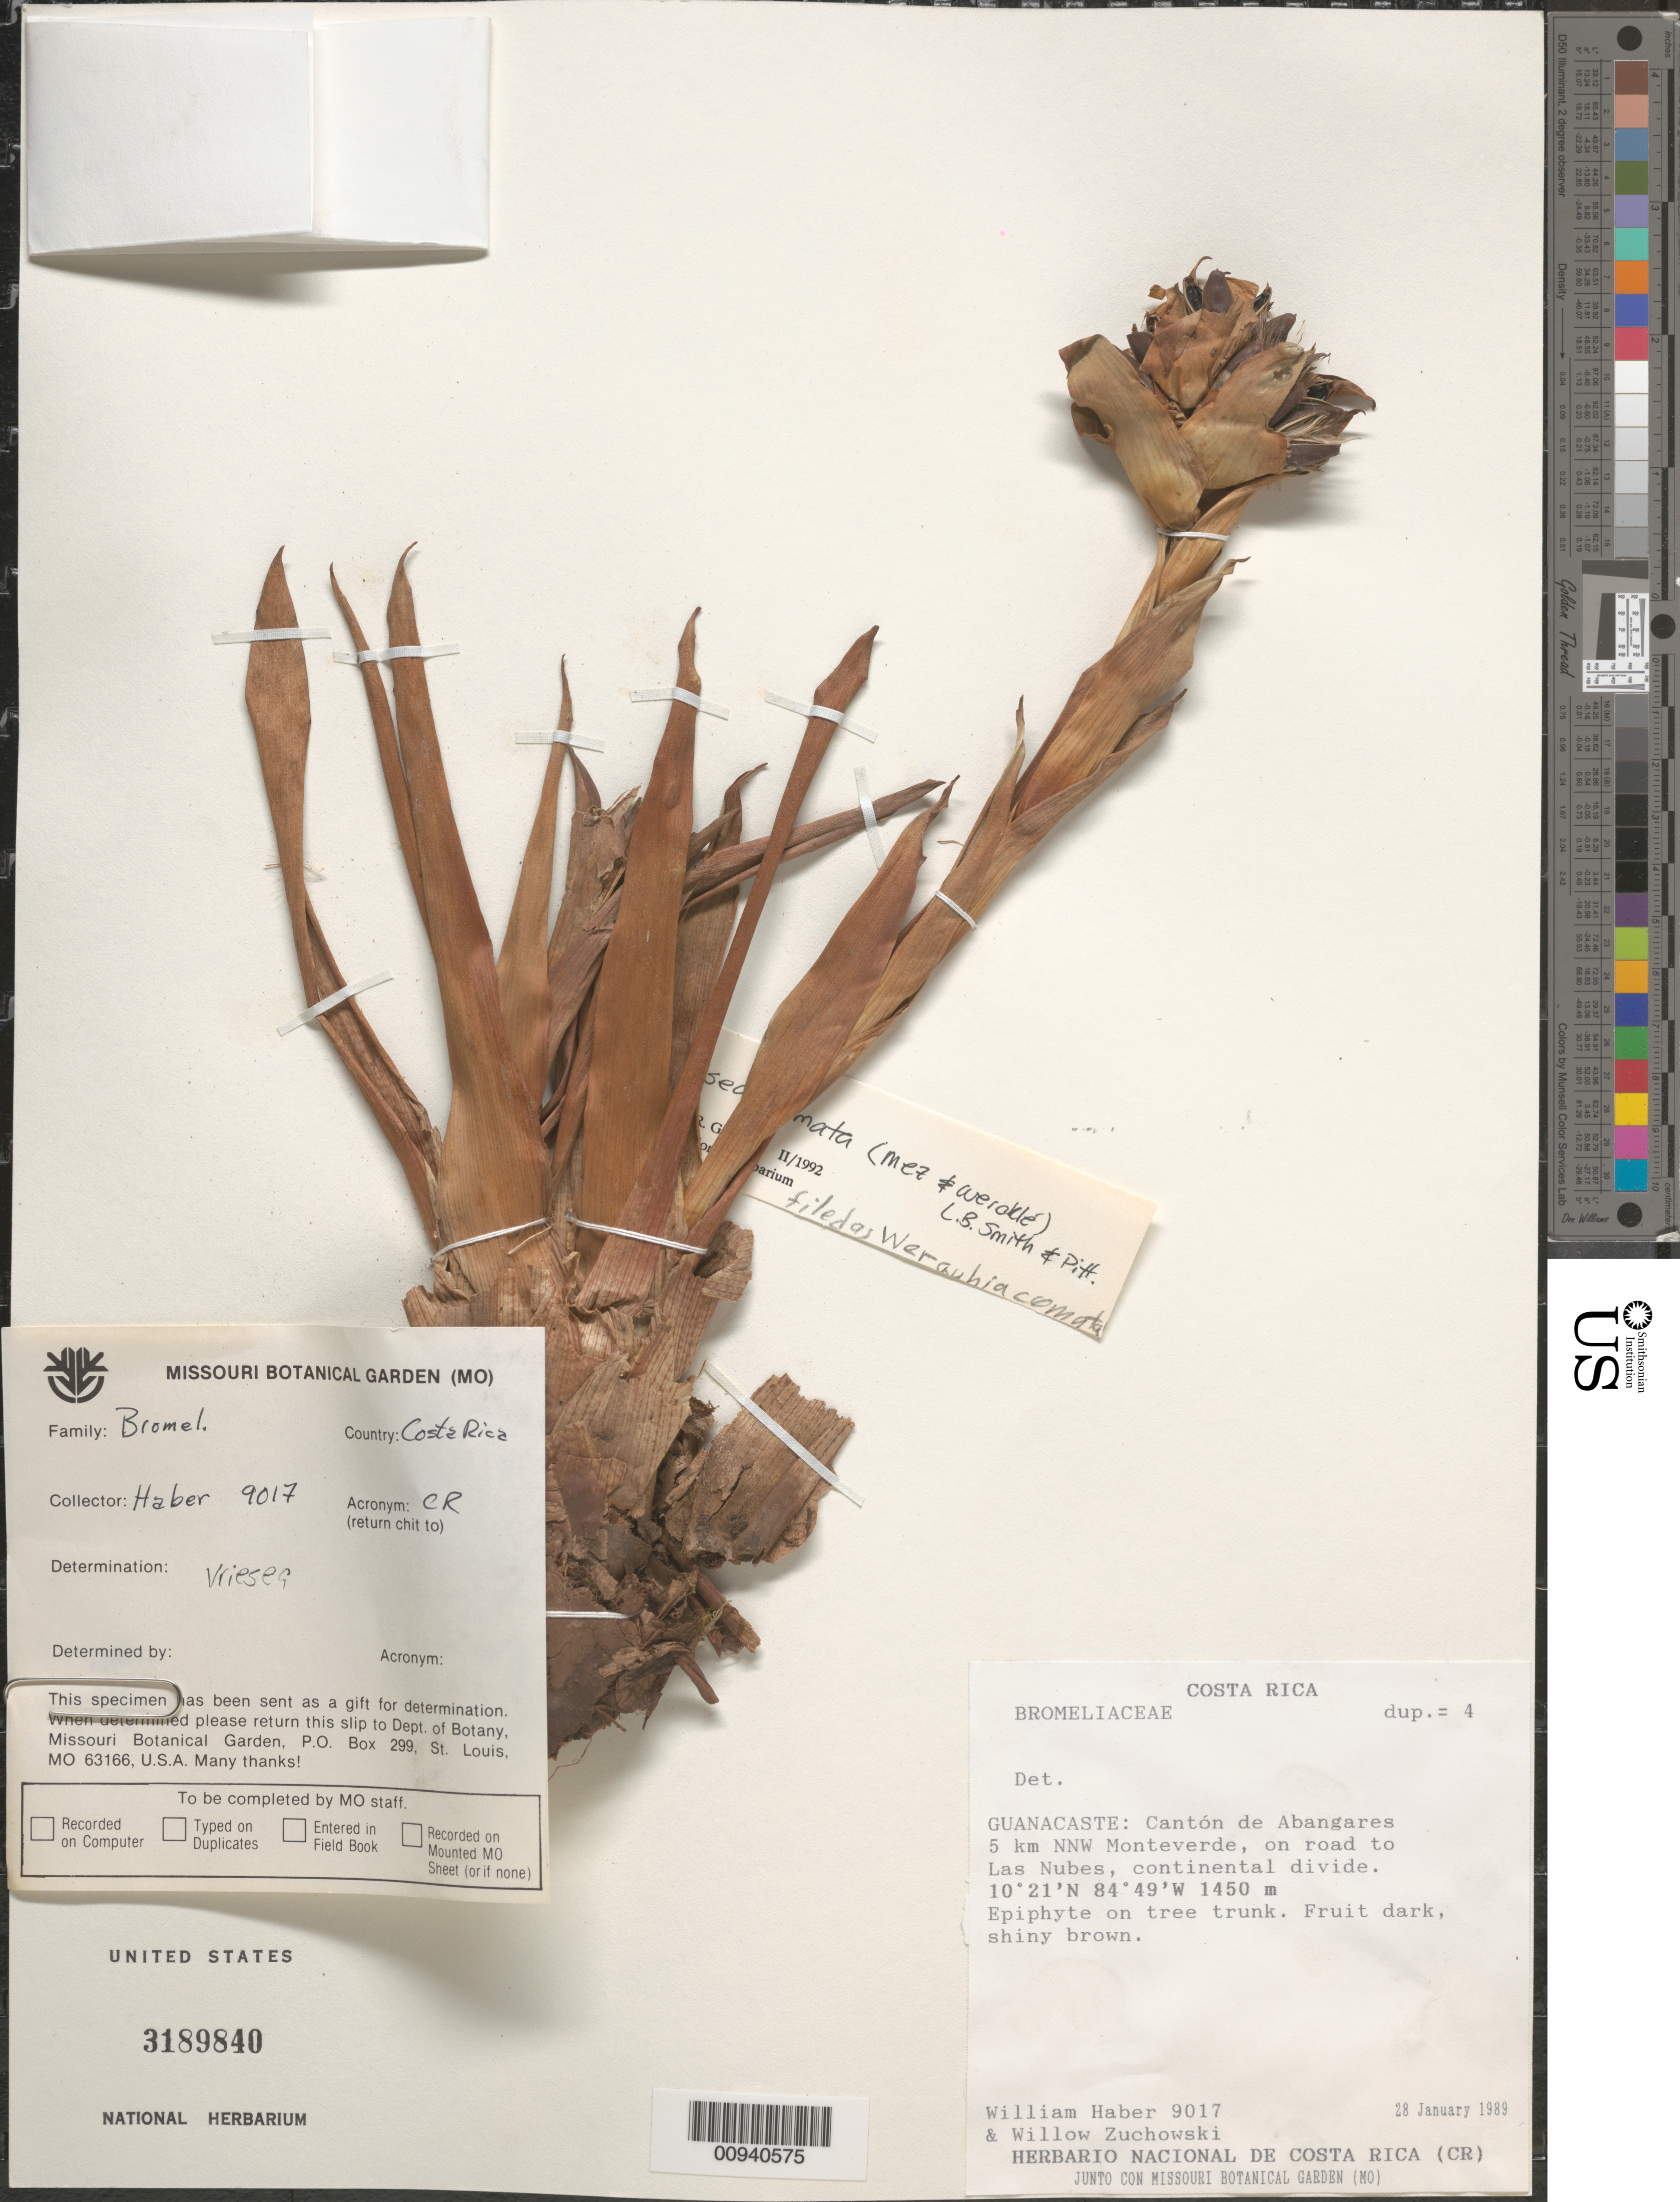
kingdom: Plantae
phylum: Tracheophyta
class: Liliopsida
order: Poales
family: Bromeliaceae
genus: Werauhia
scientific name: Werauhia comata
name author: (Mez & Wercklé) J.R. Grant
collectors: W. A. Haber & W. Zuchowski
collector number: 9017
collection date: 1989-01-28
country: Costa Rica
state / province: Guanacaste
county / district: Abangares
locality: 5 km NNW Monteverde, on road to Las Nubes, continental divide.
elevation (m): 1450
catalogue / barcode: US 3189840